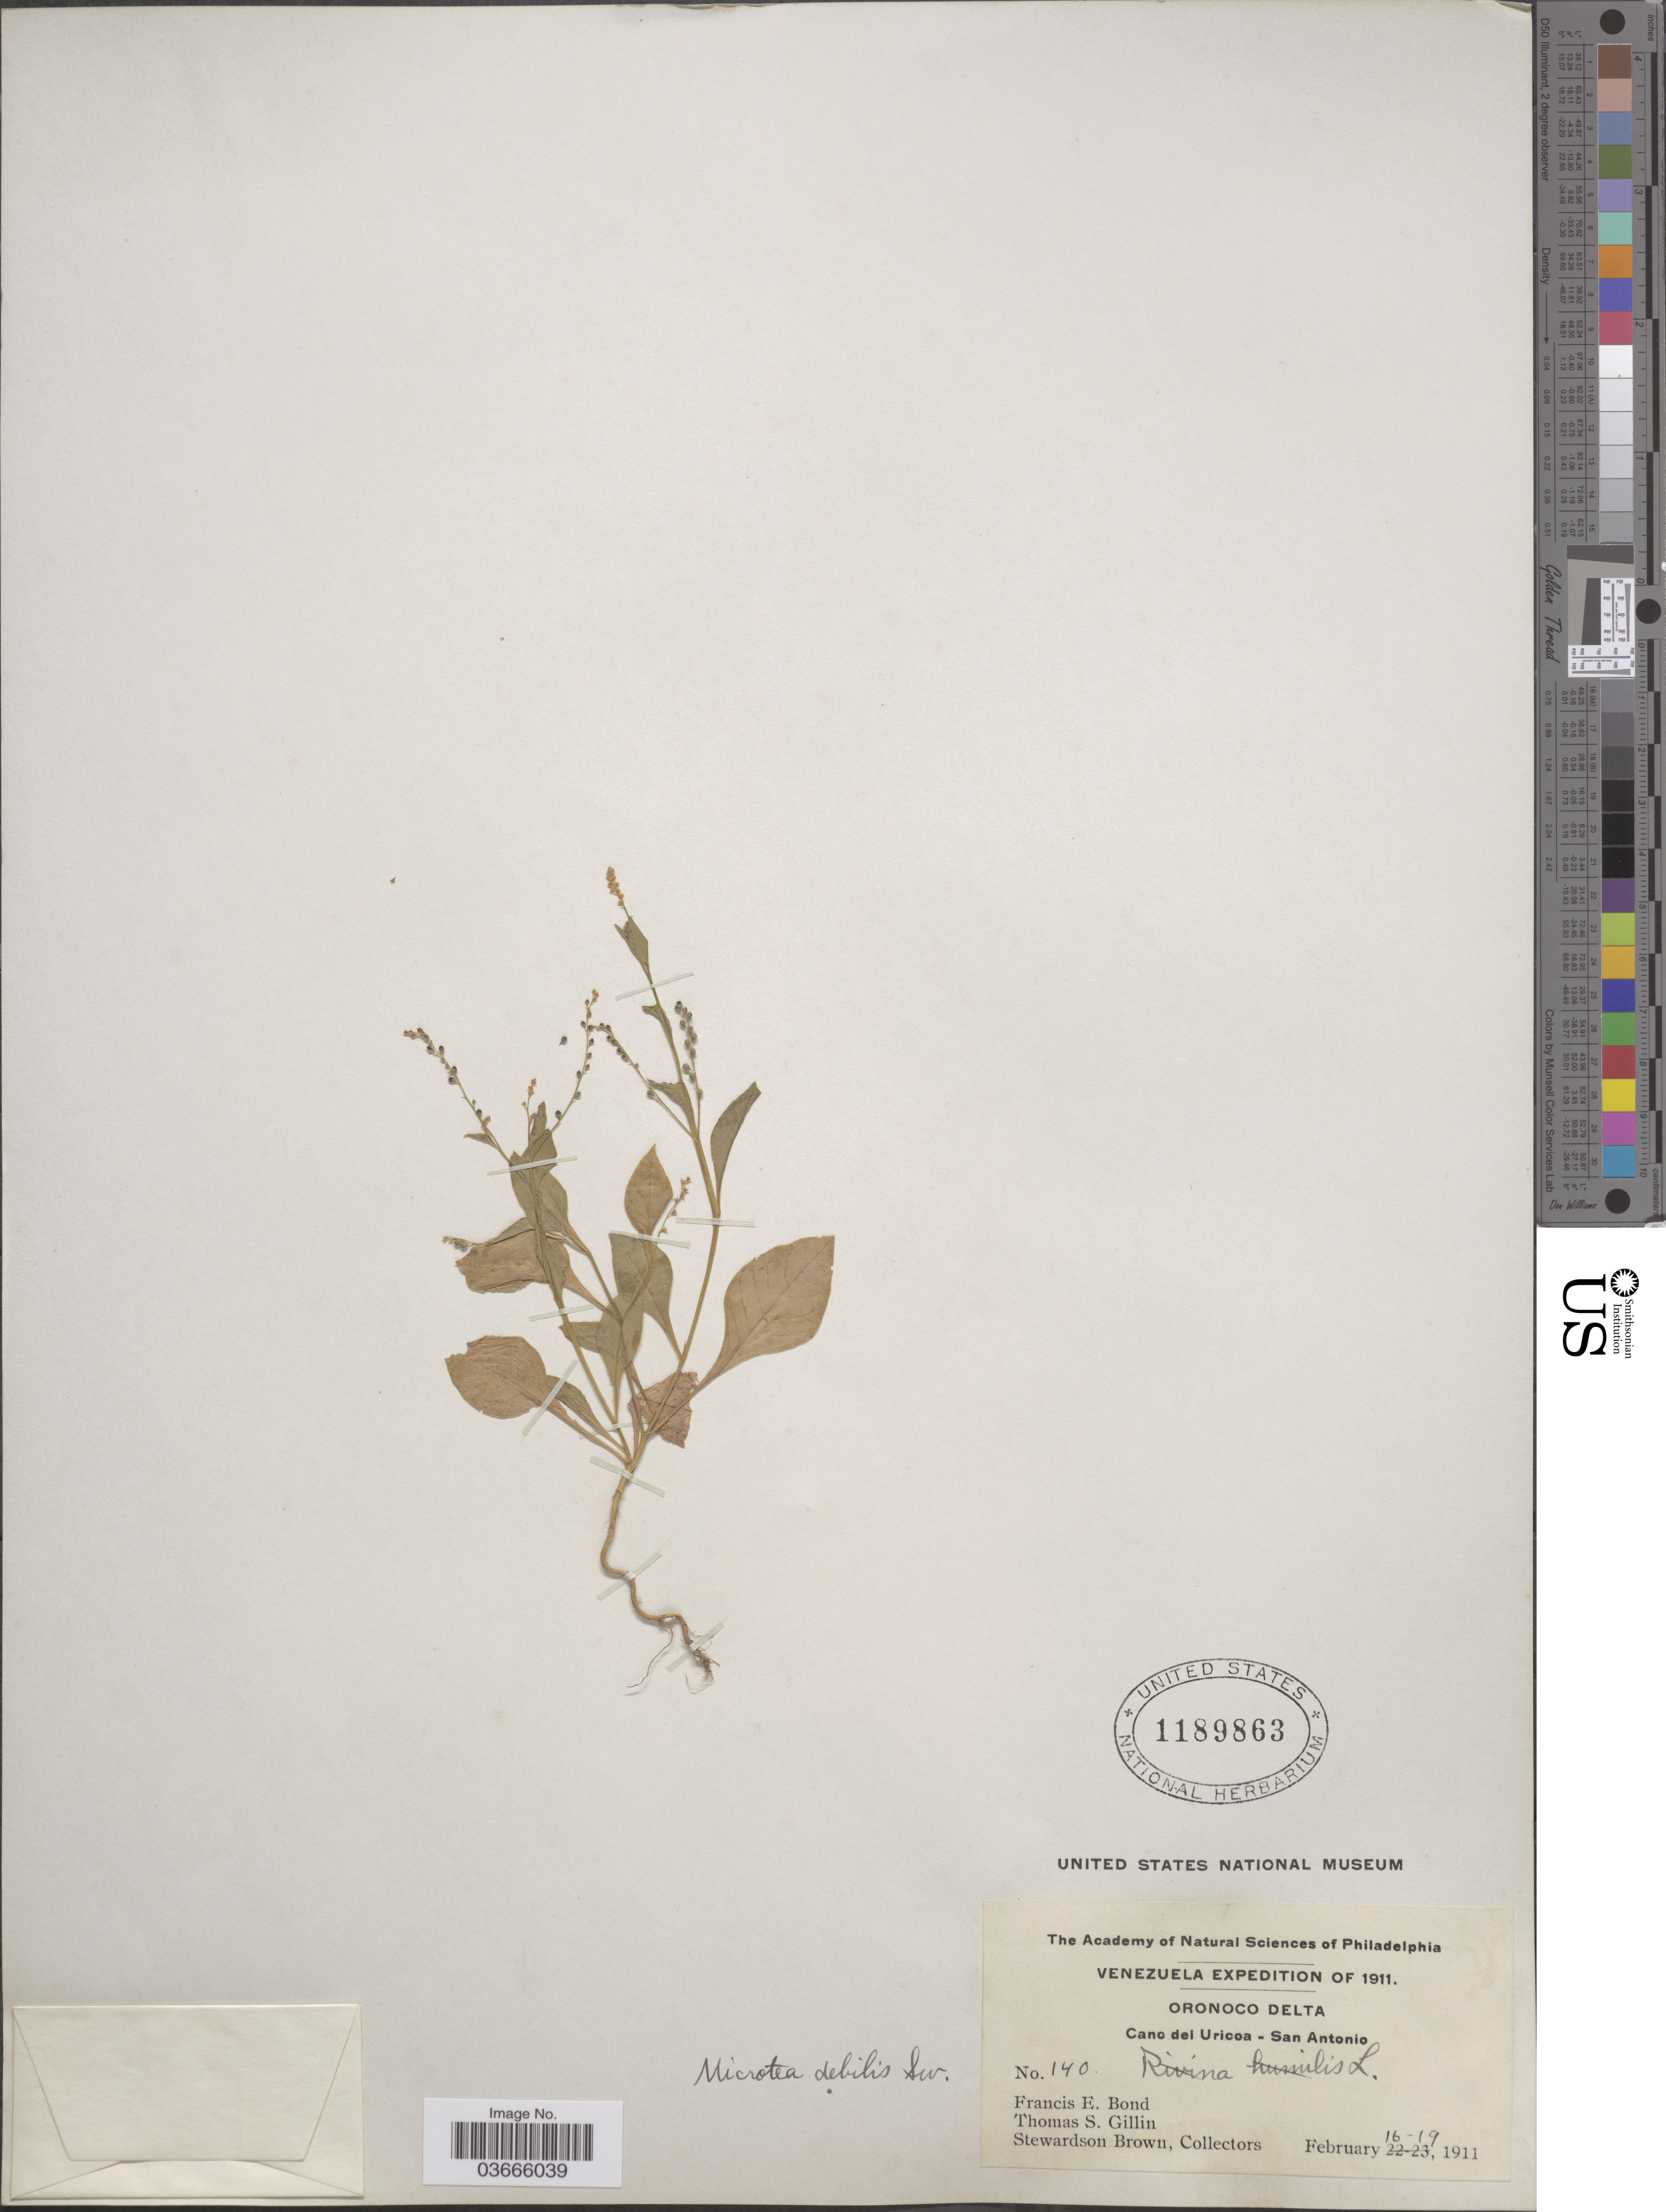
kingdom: Plantae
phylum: Tracheophyta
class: Magnoliopsida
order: Caryophyllales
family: Microteaceae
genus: Microtea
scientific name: Microtea debilis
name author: Sw.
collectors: F. Bond, T. Gillin & S. Brown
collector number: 140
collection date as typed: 16-19 February 1911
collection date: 1911-02-16/1911-02-19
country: Venezuela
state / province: Monagas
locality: Las Piedritas and savannah between Boca de Uracoa and San Antonio de Tabasca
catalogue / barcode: US 1189863